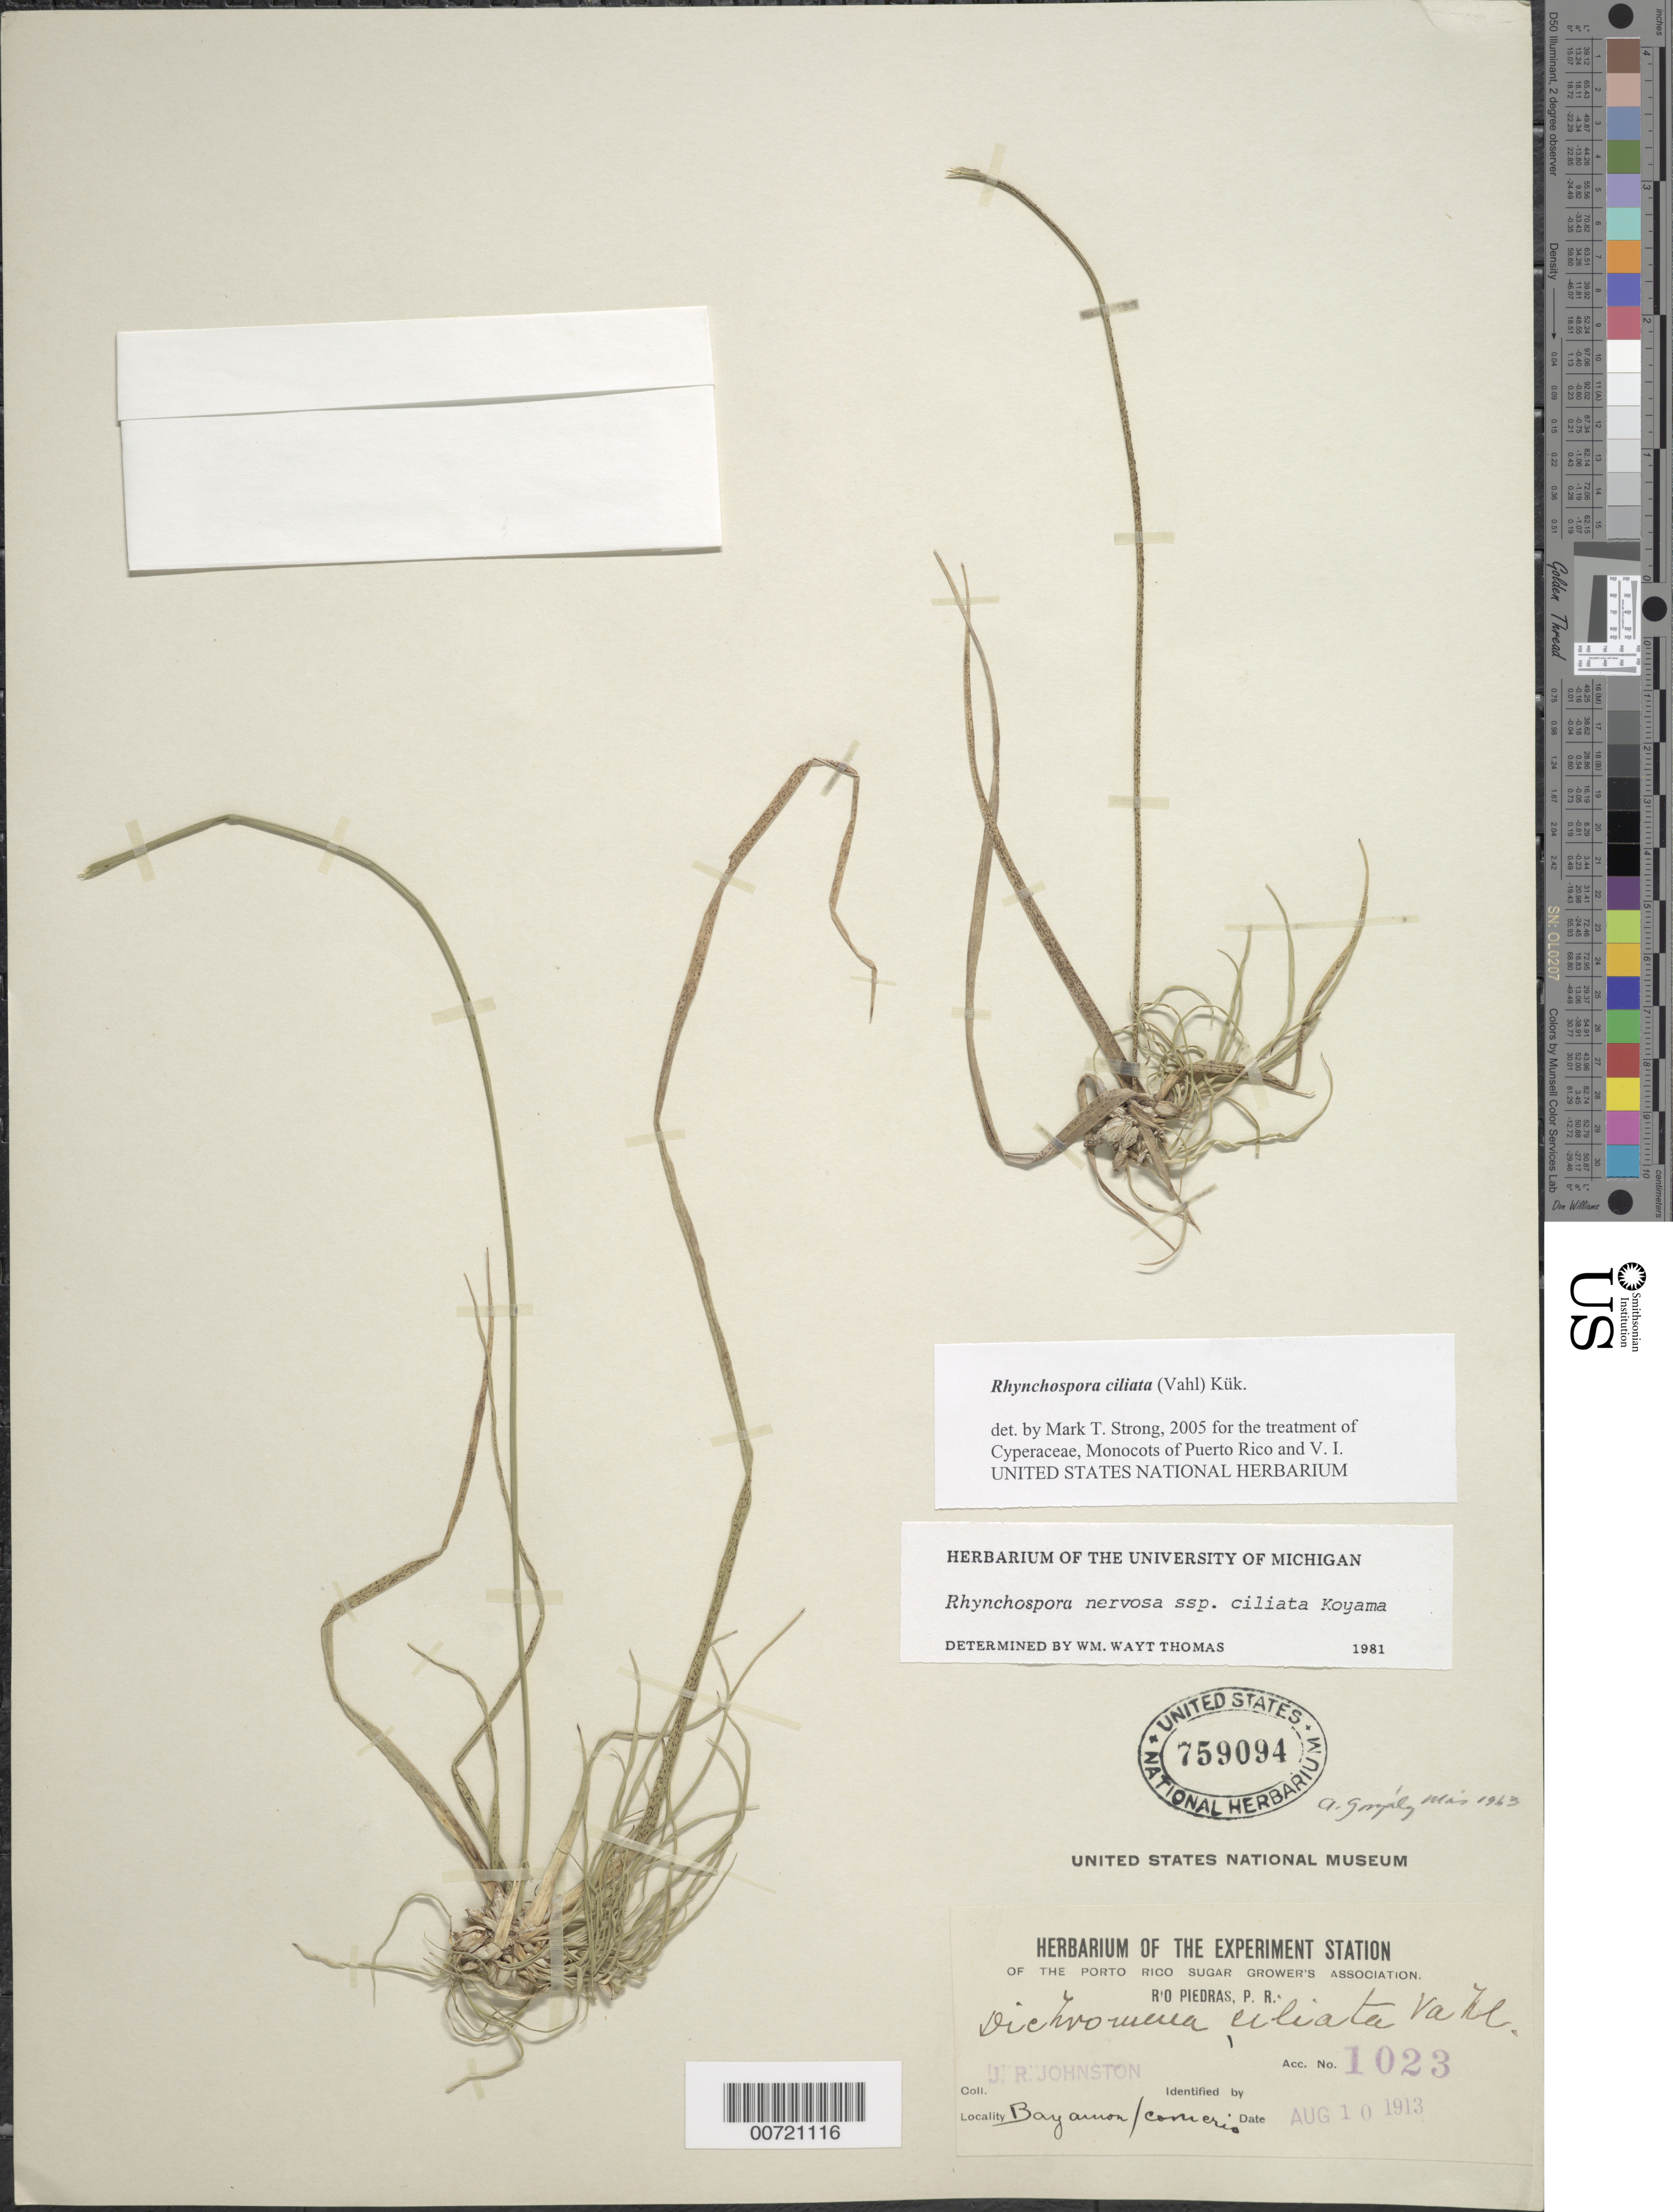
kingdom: Plantae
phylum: Tracheophyta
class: Liliopsida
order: Poales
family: Cyperaceae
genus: Rhynchospora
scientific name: Rhynchospora ciliata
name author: (G. Mey.) Kük.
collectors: J. Johnston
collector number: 1023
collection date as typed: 10 Aug 1913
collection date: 1913-08-10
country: Puerto Rico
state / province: Bayamón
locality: Bayamón.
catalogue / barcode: US 759094